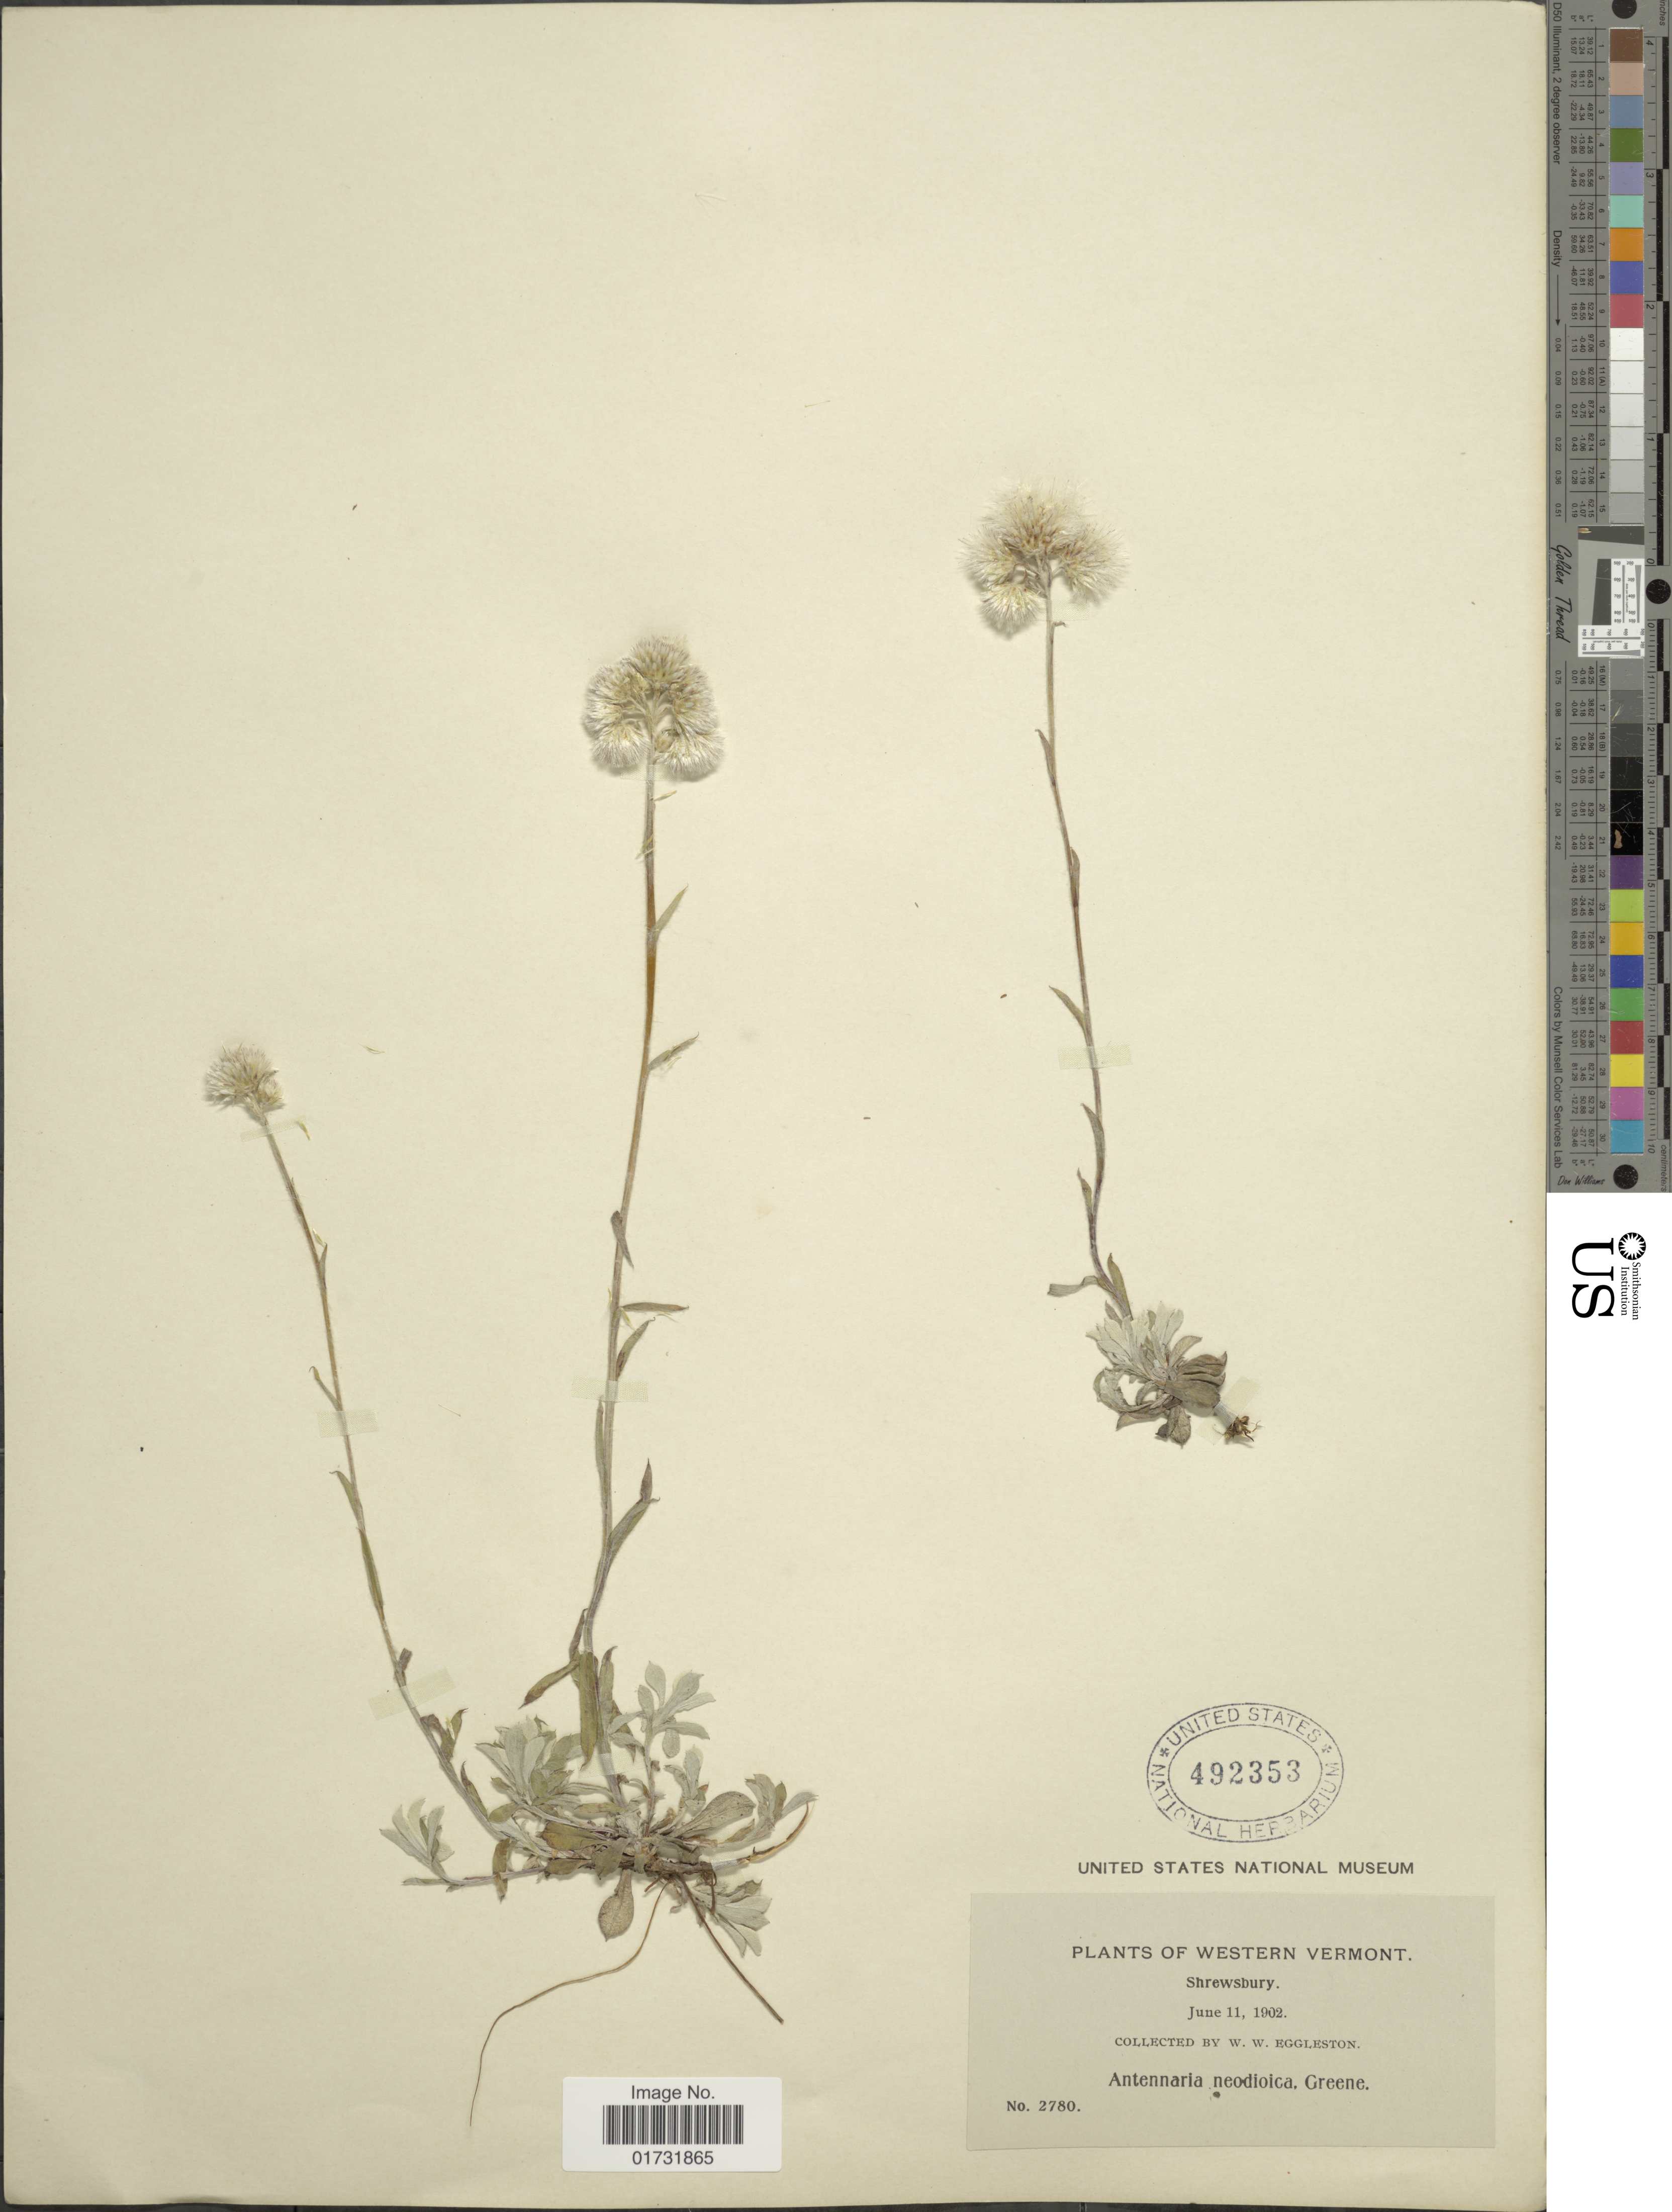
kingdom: Plantae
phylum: Tracheophyta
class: Magnoliopsida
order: Asterales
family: Asteraceae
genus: Antennaria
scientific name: Antennaria neodioica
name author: Greene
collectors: W. W. Eggleston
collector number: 2780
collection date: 1902-06-11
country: United States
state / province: Vermont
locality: Western Vermont, Shrewsbury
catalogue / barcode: US 492353